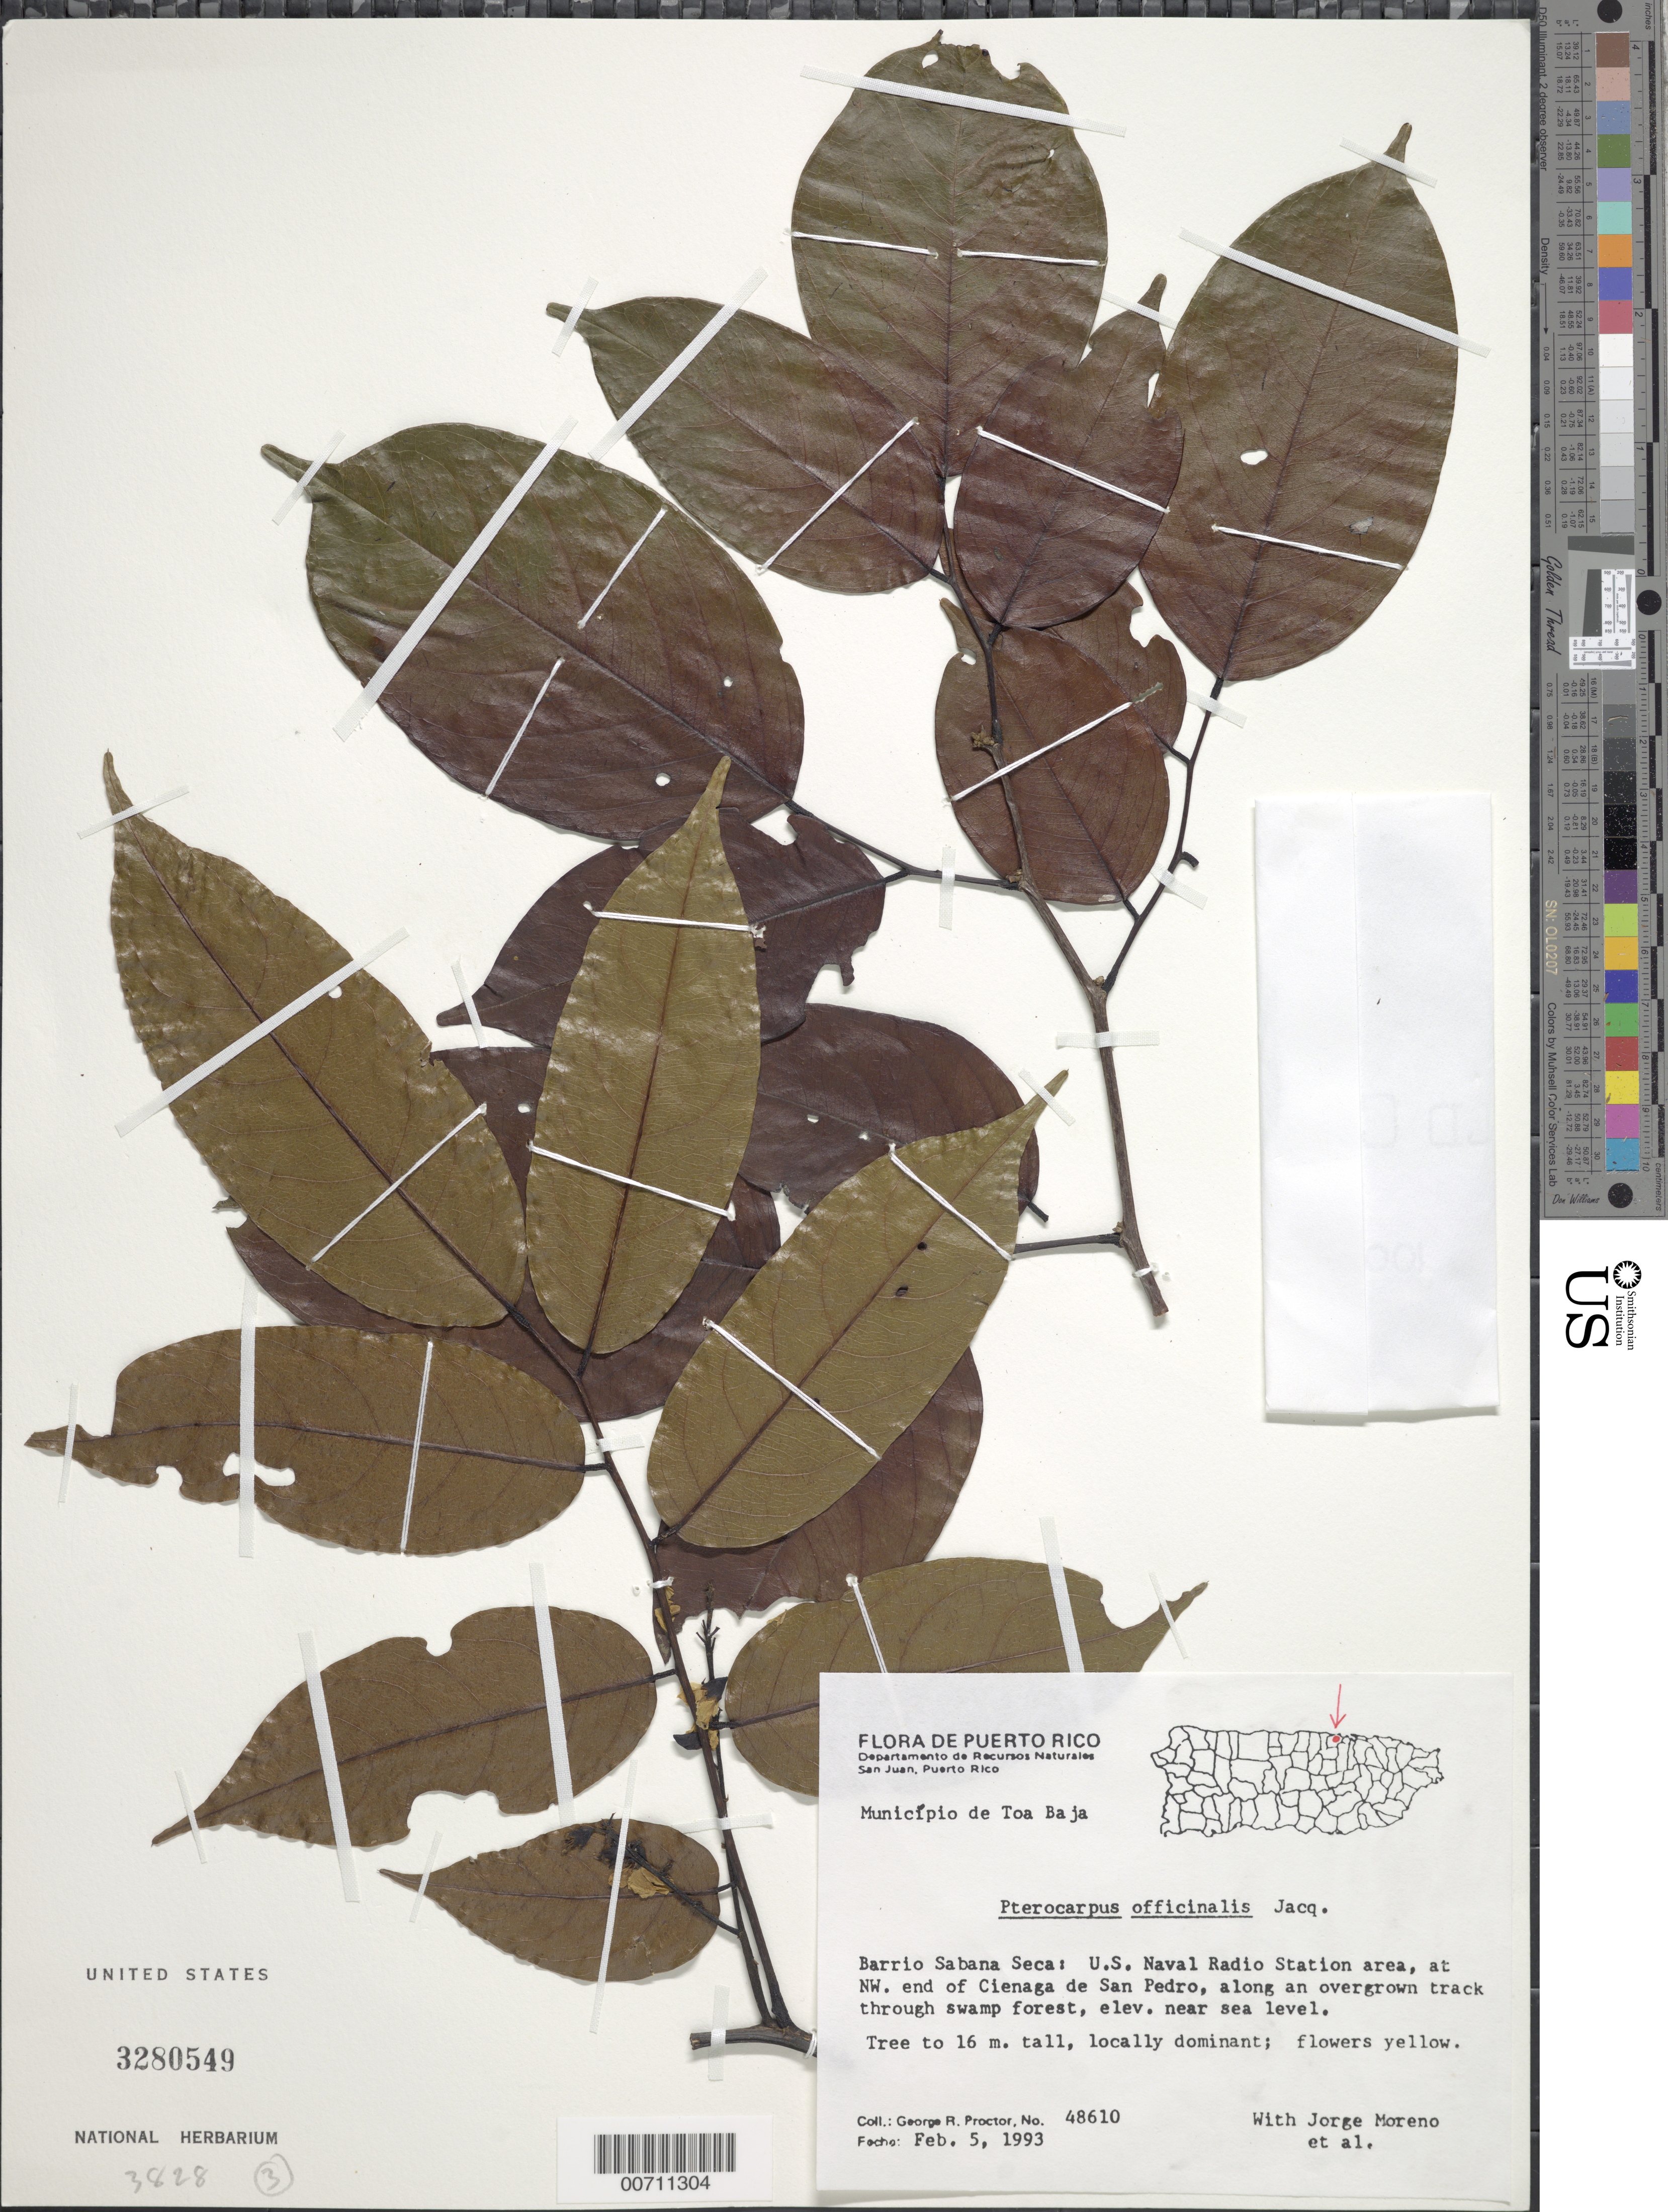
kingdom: Plantae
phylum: Tracheophyta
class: Magnoliopsida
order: Fabales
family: Fabaceae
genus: Pterocarpus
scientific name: Pterocarpus officinalis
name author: Jacq.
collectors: G. R. Proctor & J. Moreno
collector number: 48610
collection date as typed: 05 Feb 1993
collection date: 1993-02-05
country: Puerto Rico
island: Greater Antilles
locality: Bo. Sabana Seca: US Naval Radio Station area, at NW end of Cienaga de San Pedro, along an overgrown track through swamp forest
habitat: Along an overgrown track through swamp forest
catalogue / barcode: US 3280549